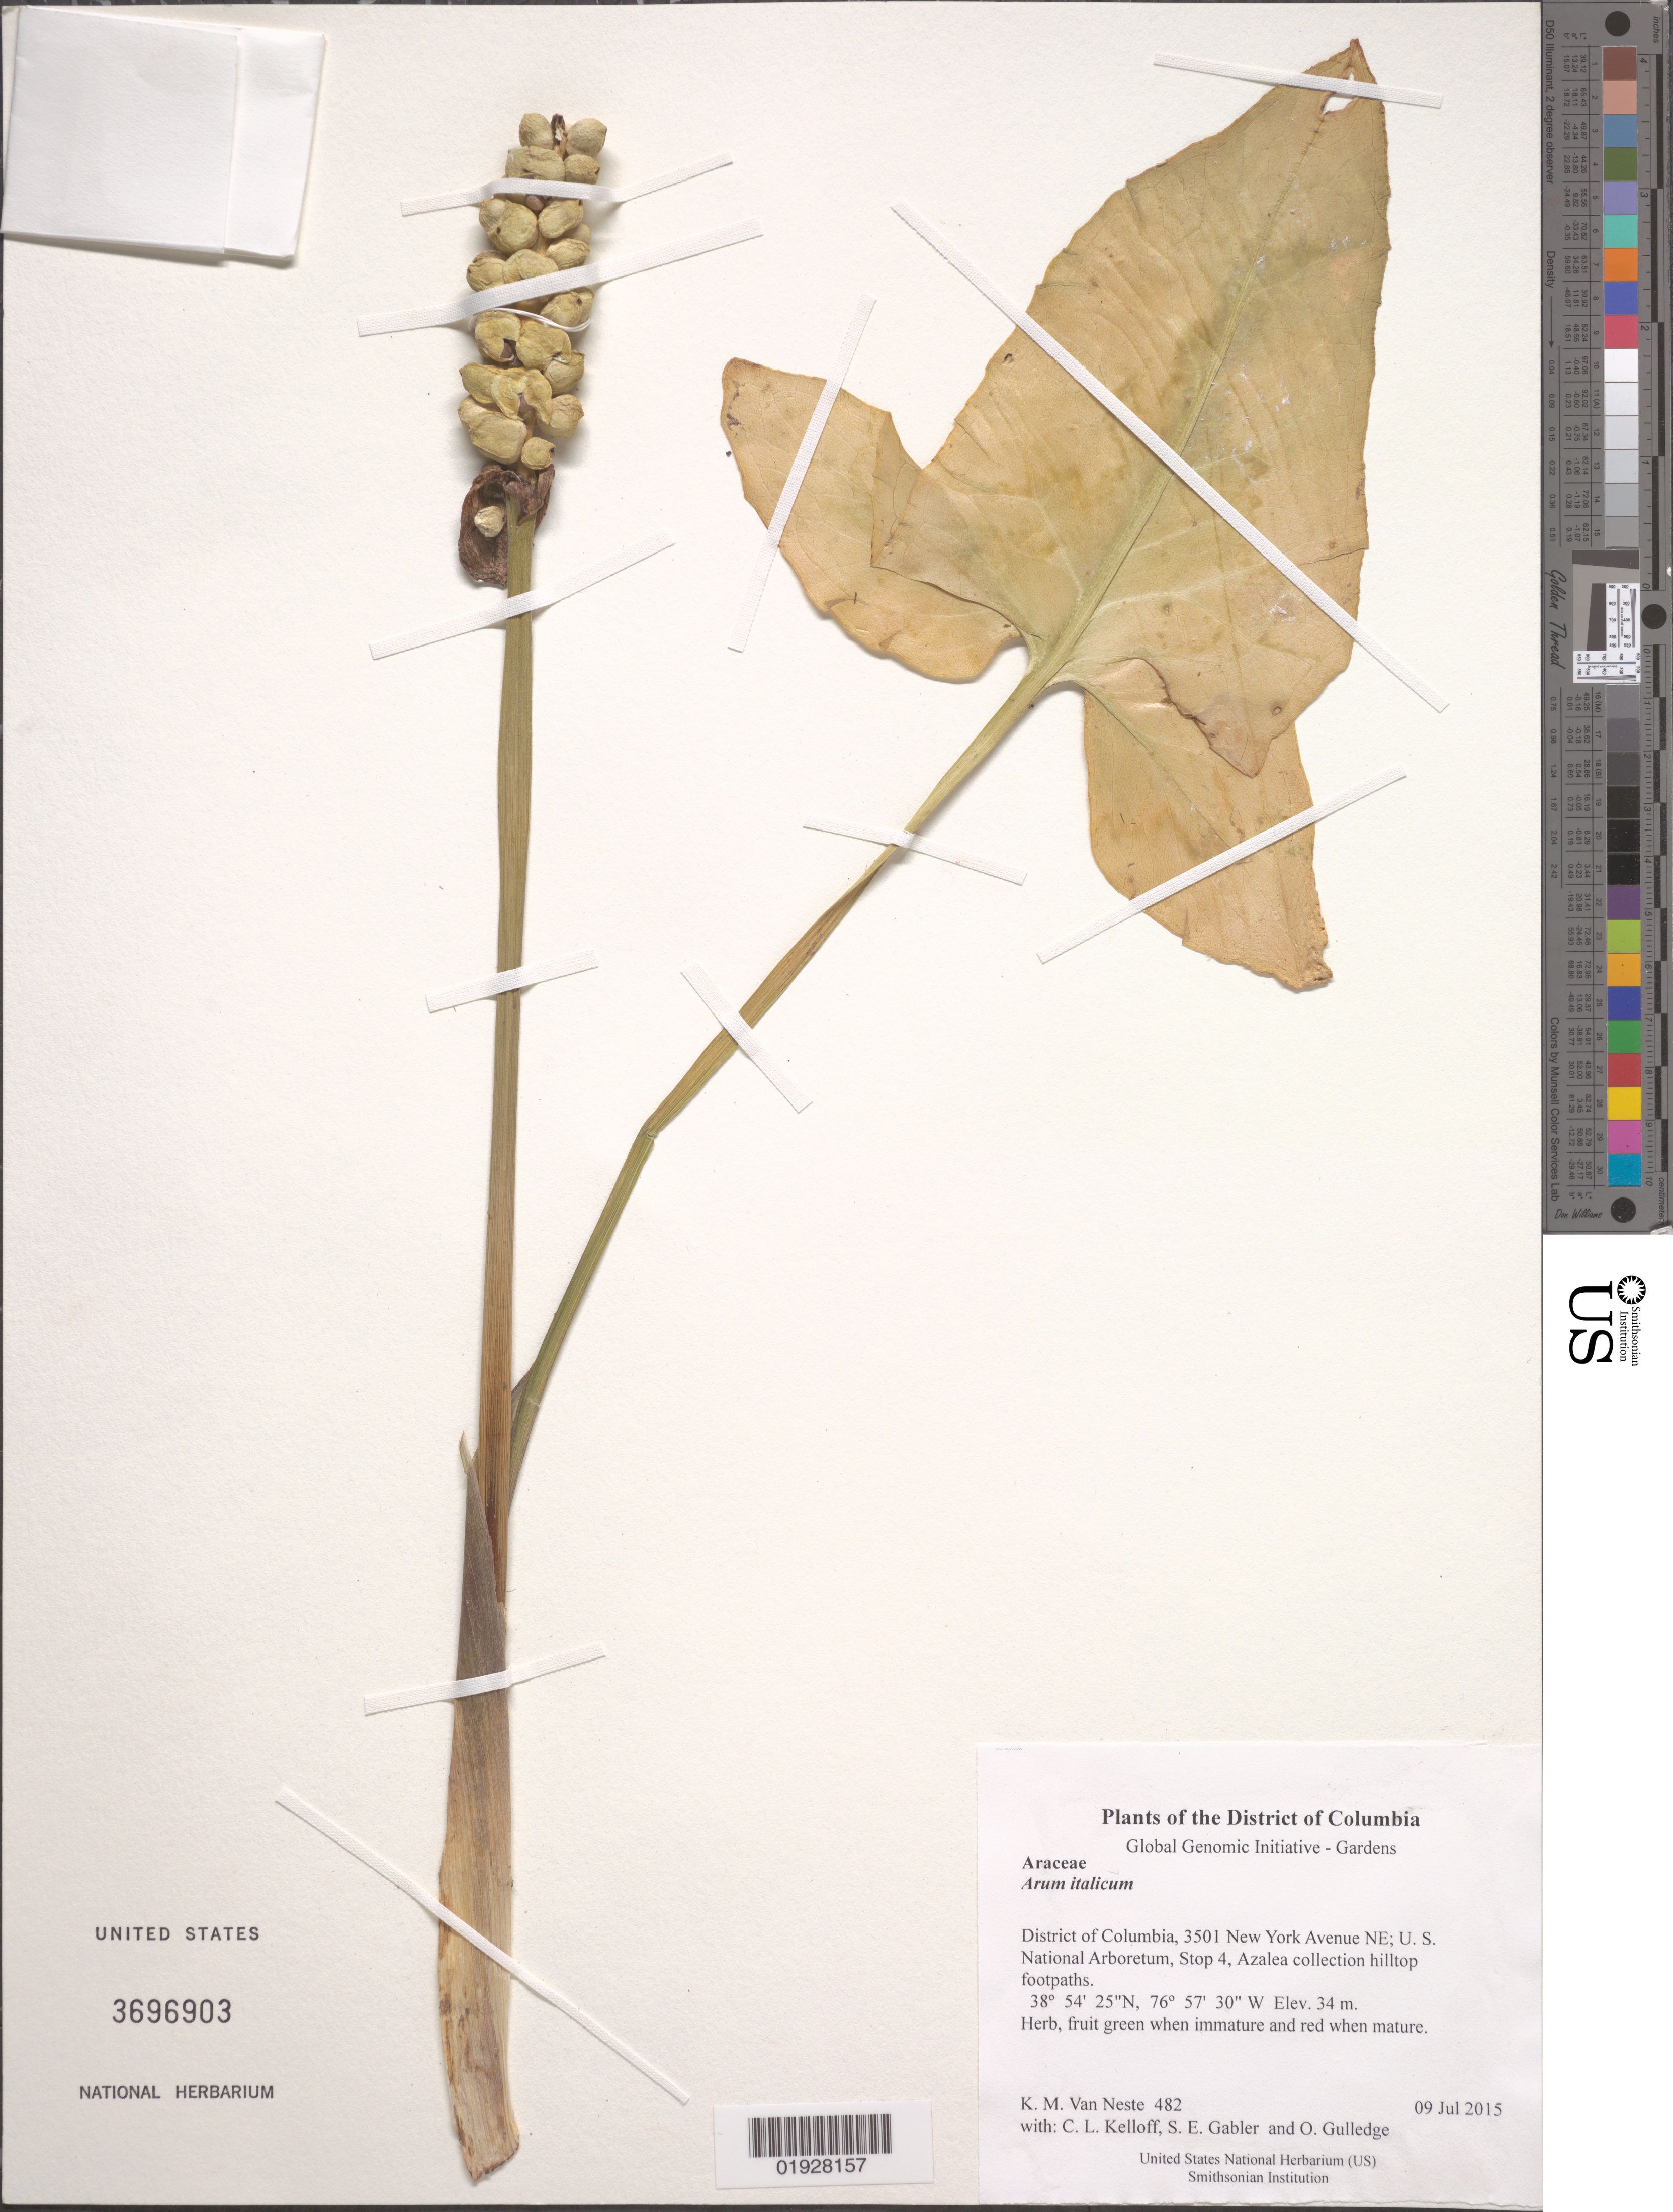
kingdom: Plantae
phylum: Tracheophyta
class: Liliopsida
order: Alismatales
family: Araceae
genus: Arum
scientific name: Arum italicum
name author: Mill.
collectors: K. M. Van Neste, C. L. Kelloff, S. E. Gabler & O. Gulledge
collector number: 482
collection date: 2015-07-09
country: United States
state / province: District of Columbia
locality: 3501 New York Avenue NE; U. S. National Arboretum, Stop 4, Azalea collection hilltop footpaths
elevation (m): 34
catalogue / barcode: US 3696903